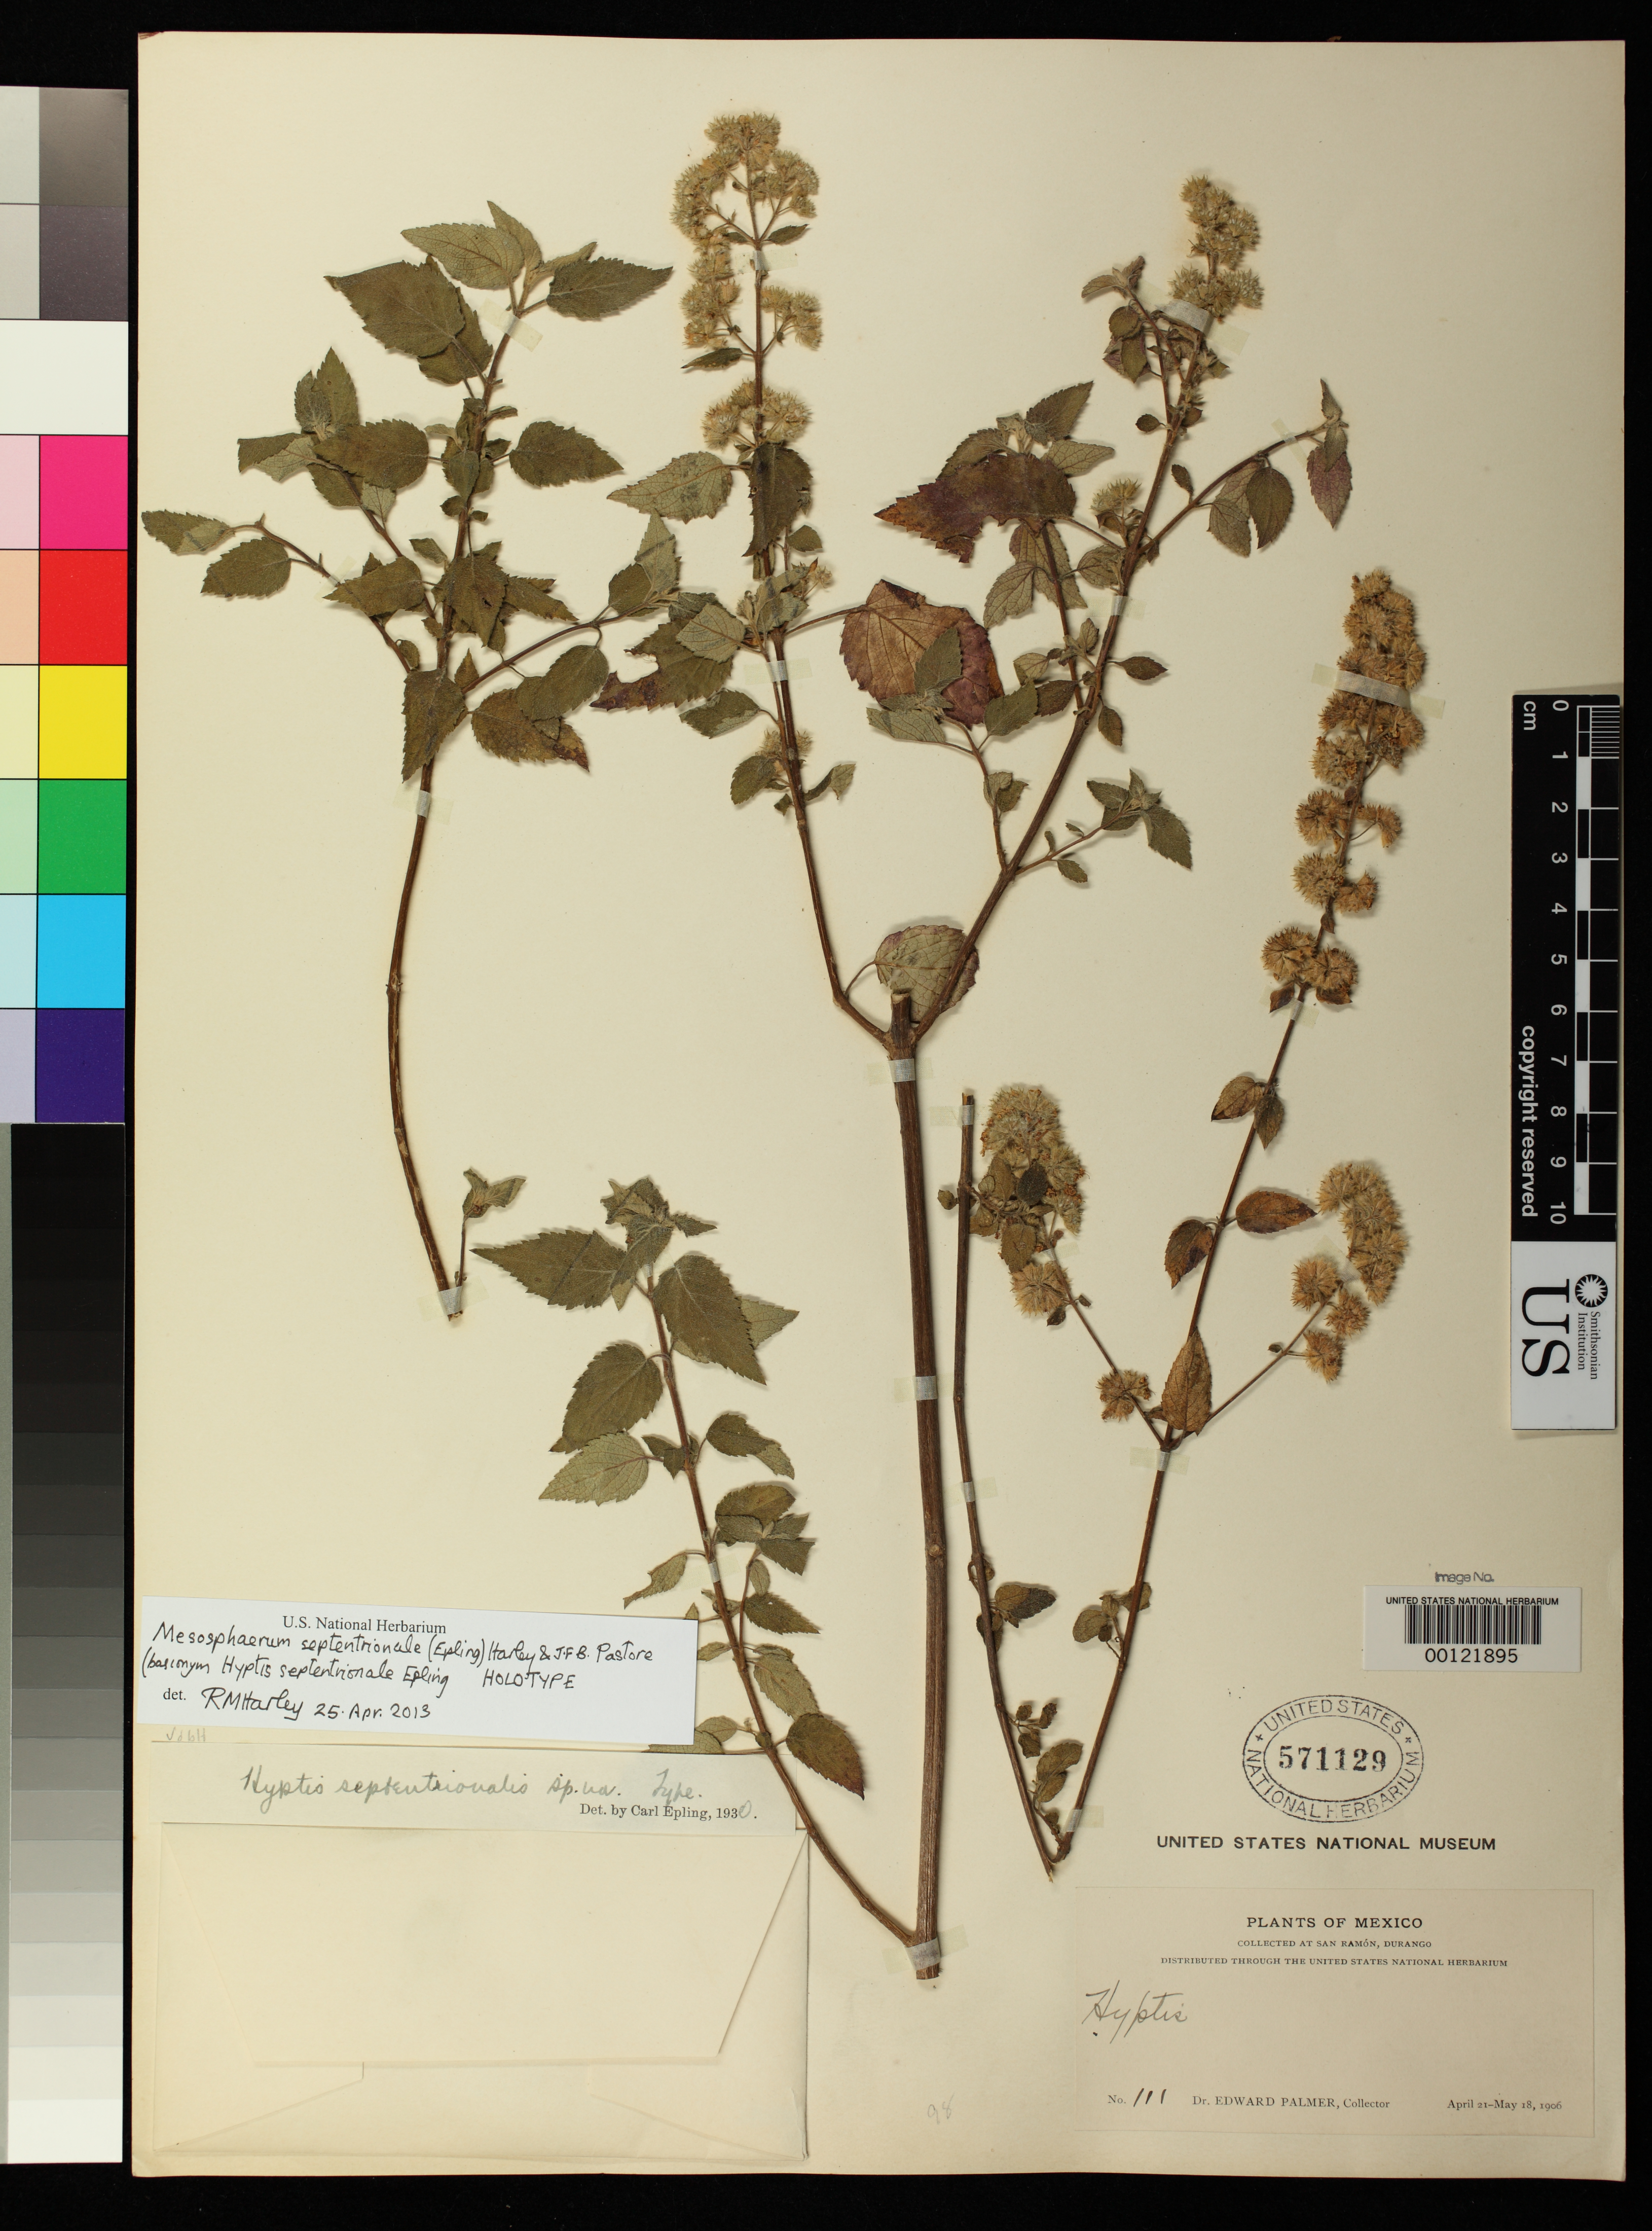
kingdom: Plantae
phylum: Tracheophyta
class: Magnoliopsida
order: Lamiales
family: Lamiaceae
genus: Hyptis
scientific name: Hyptis septentrionalis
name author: Epling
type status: Holotype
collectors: E. Palmer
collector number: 111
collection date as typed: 21 Apr 1906 to 18 May 1906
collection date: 1906-04-21/1906-05-18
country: Mexico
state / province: Durango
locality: San Ramon.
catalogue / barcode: US 571129